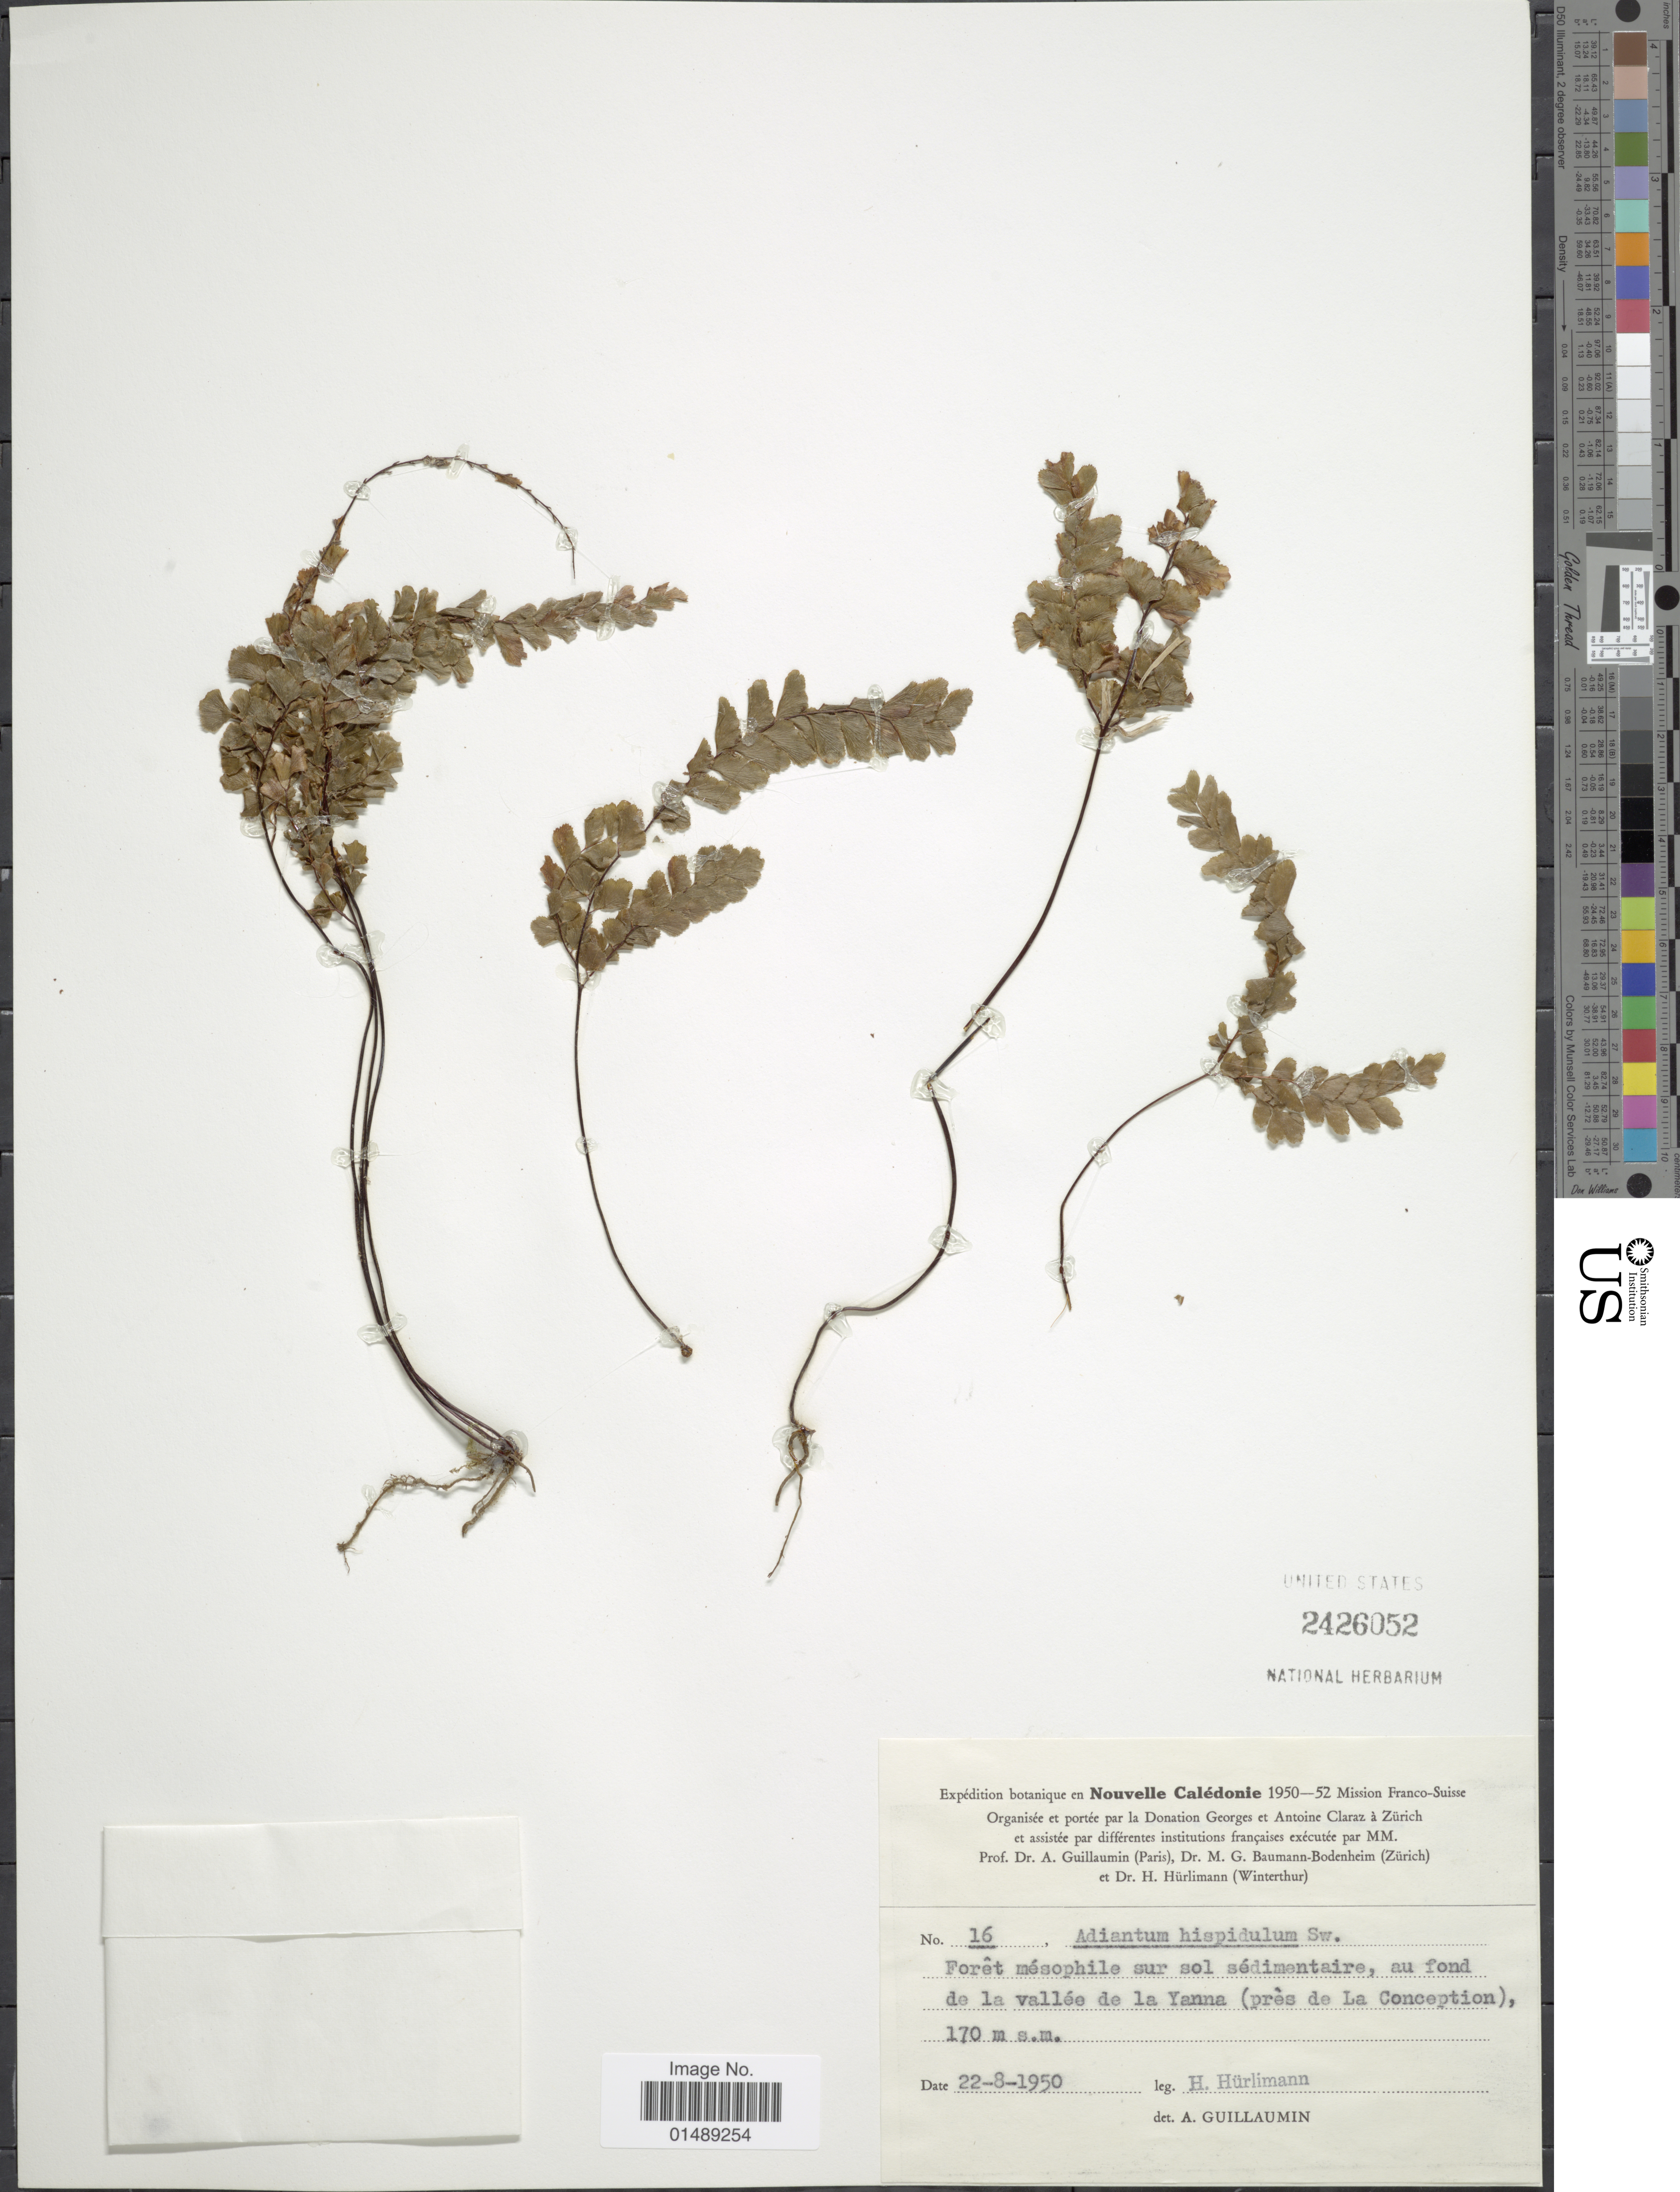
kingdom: Plantae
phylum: Tracheophyta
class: Polypodiopsida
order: Polypodiales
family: Pteridaceae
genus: Adiantum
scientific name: Adiantum hispidulum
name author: Sw.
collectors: H. Hürlimann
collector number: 16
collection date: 1950-08-22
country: United States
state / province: Alaska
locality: Au fond de la vallee de la Yanna (pres de La Conception)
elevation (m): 183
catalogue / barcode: US 2856630